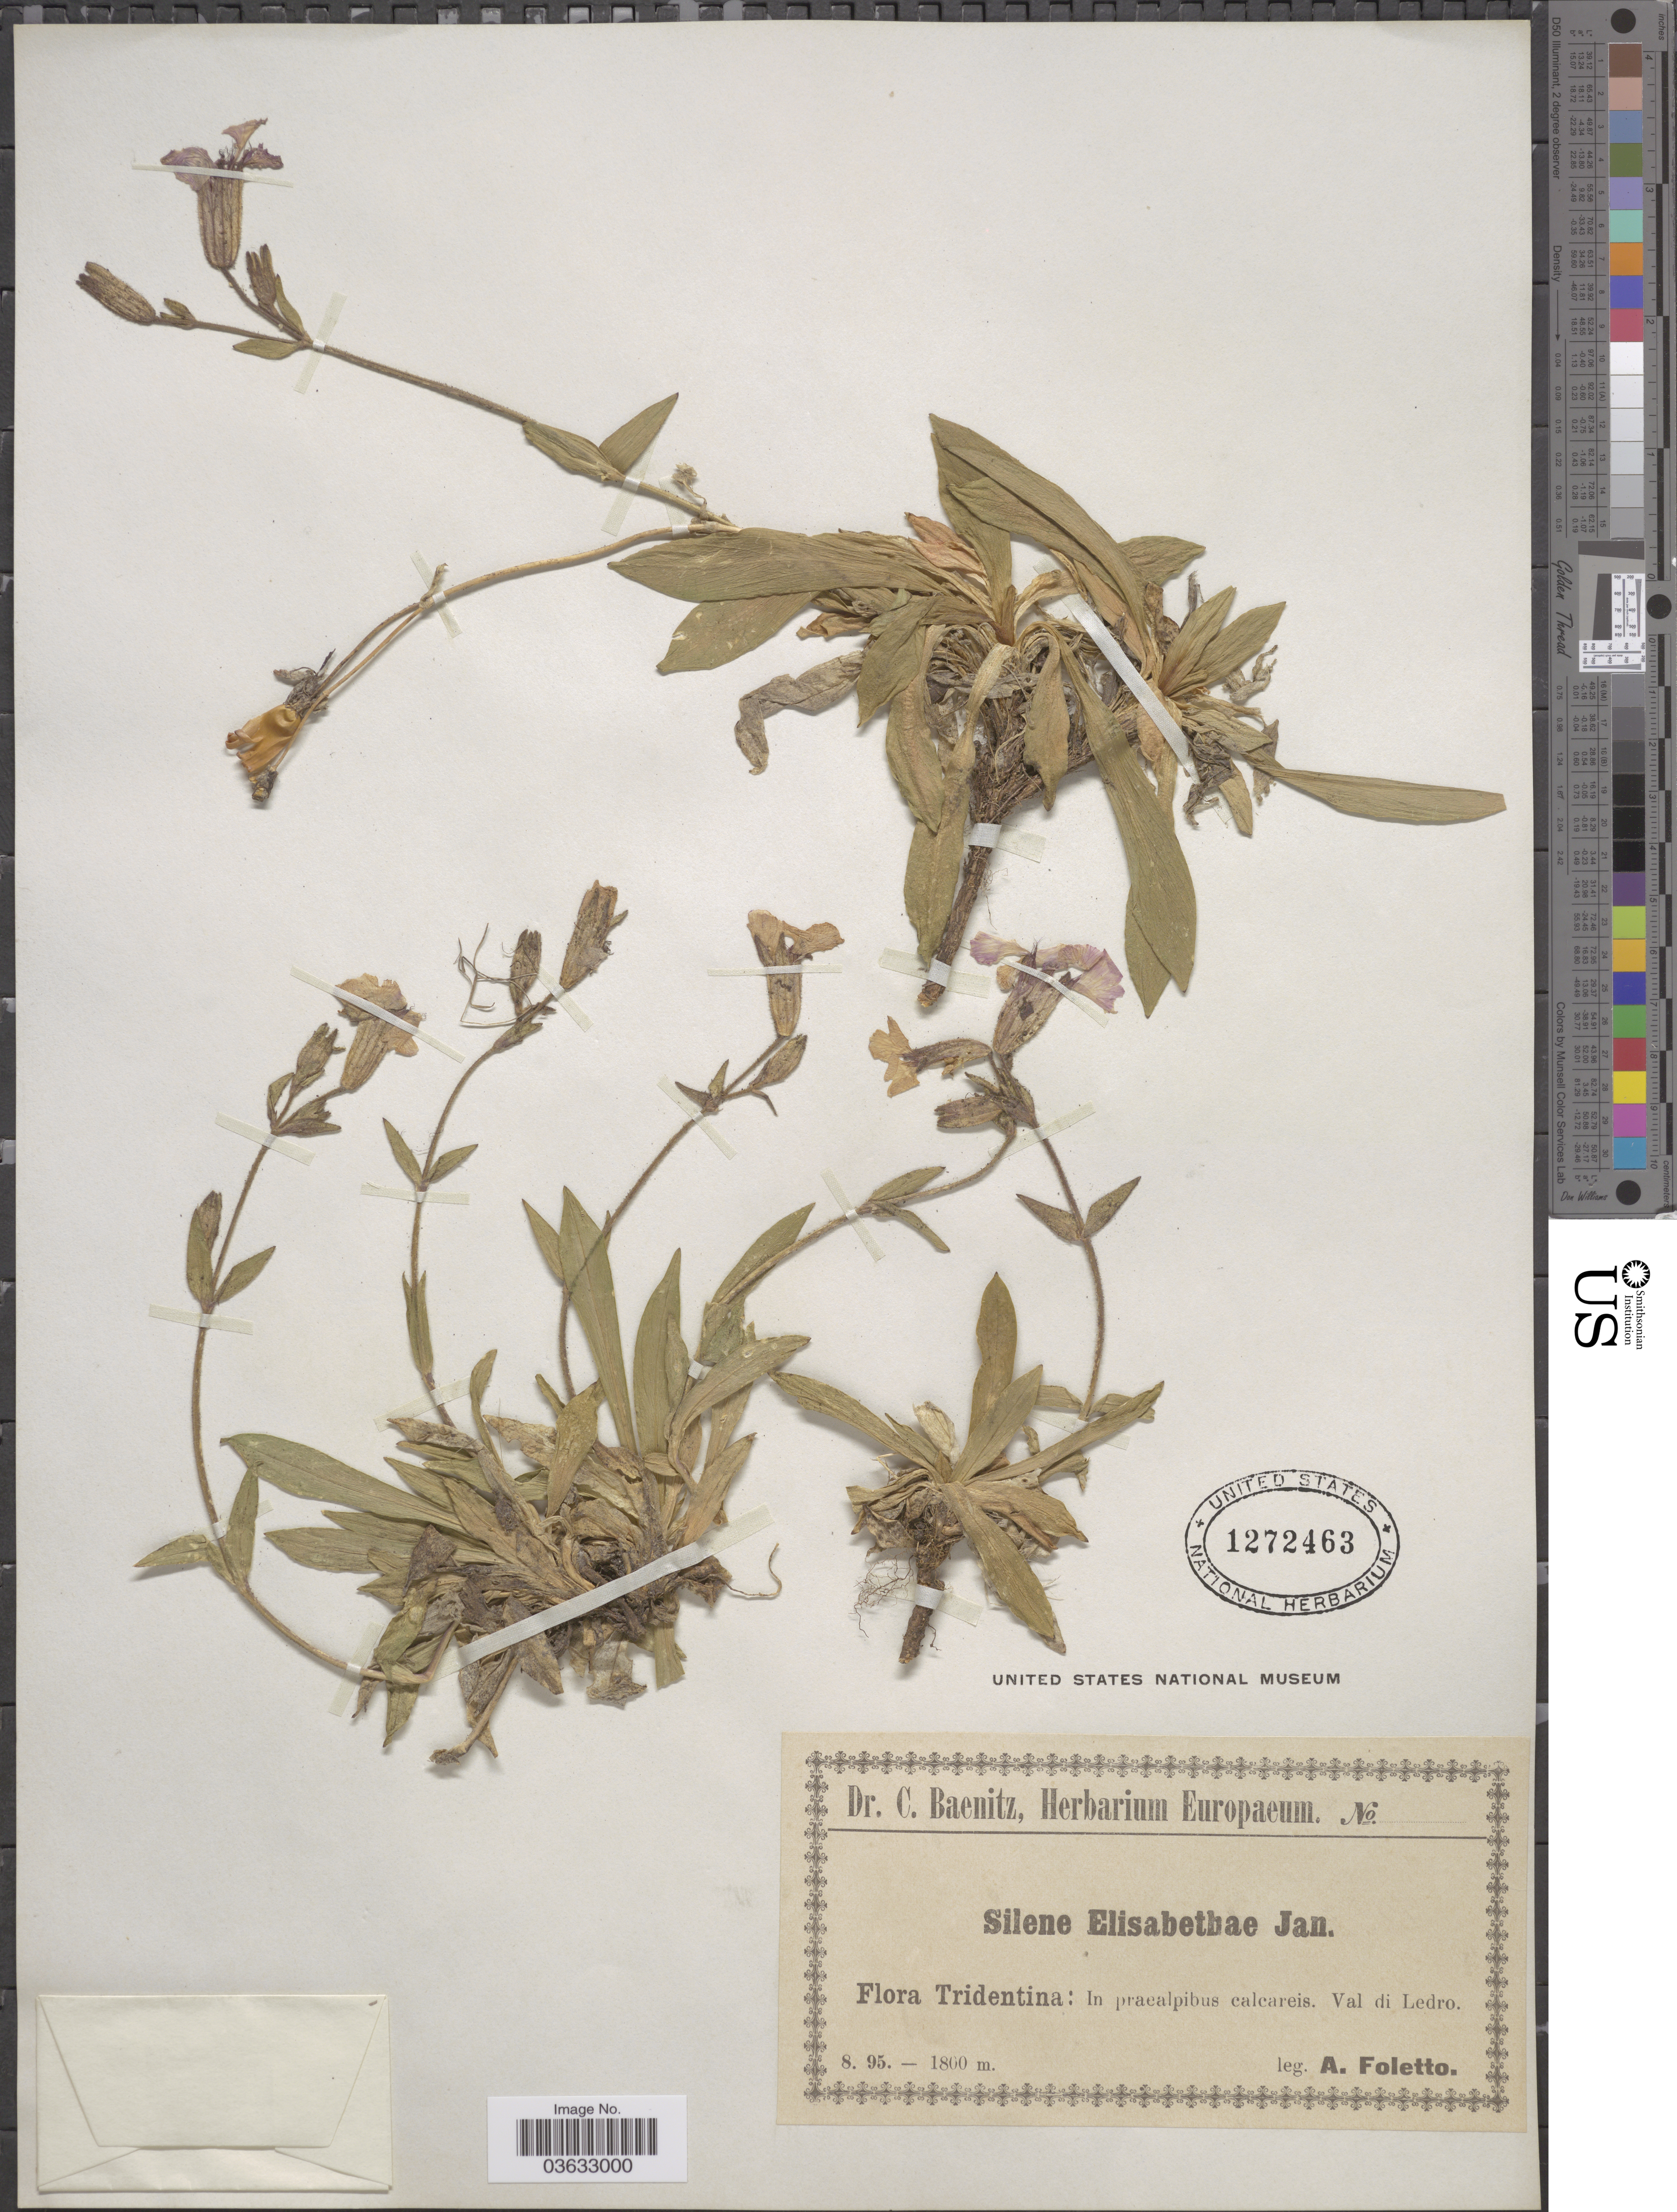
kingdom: Plantae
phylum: Tracheophyta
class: Magnoliopsida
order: Caryophyllales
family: Caryophyllaceae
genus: Silene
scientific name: Silene elisabethae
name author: Jan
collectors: A. Foletto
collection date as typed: Transcribed d/m/y: /8/95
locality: Tridentina: In praealpibus calcareis. Val di Ledro.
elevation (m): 1800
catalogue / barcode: US 1272463